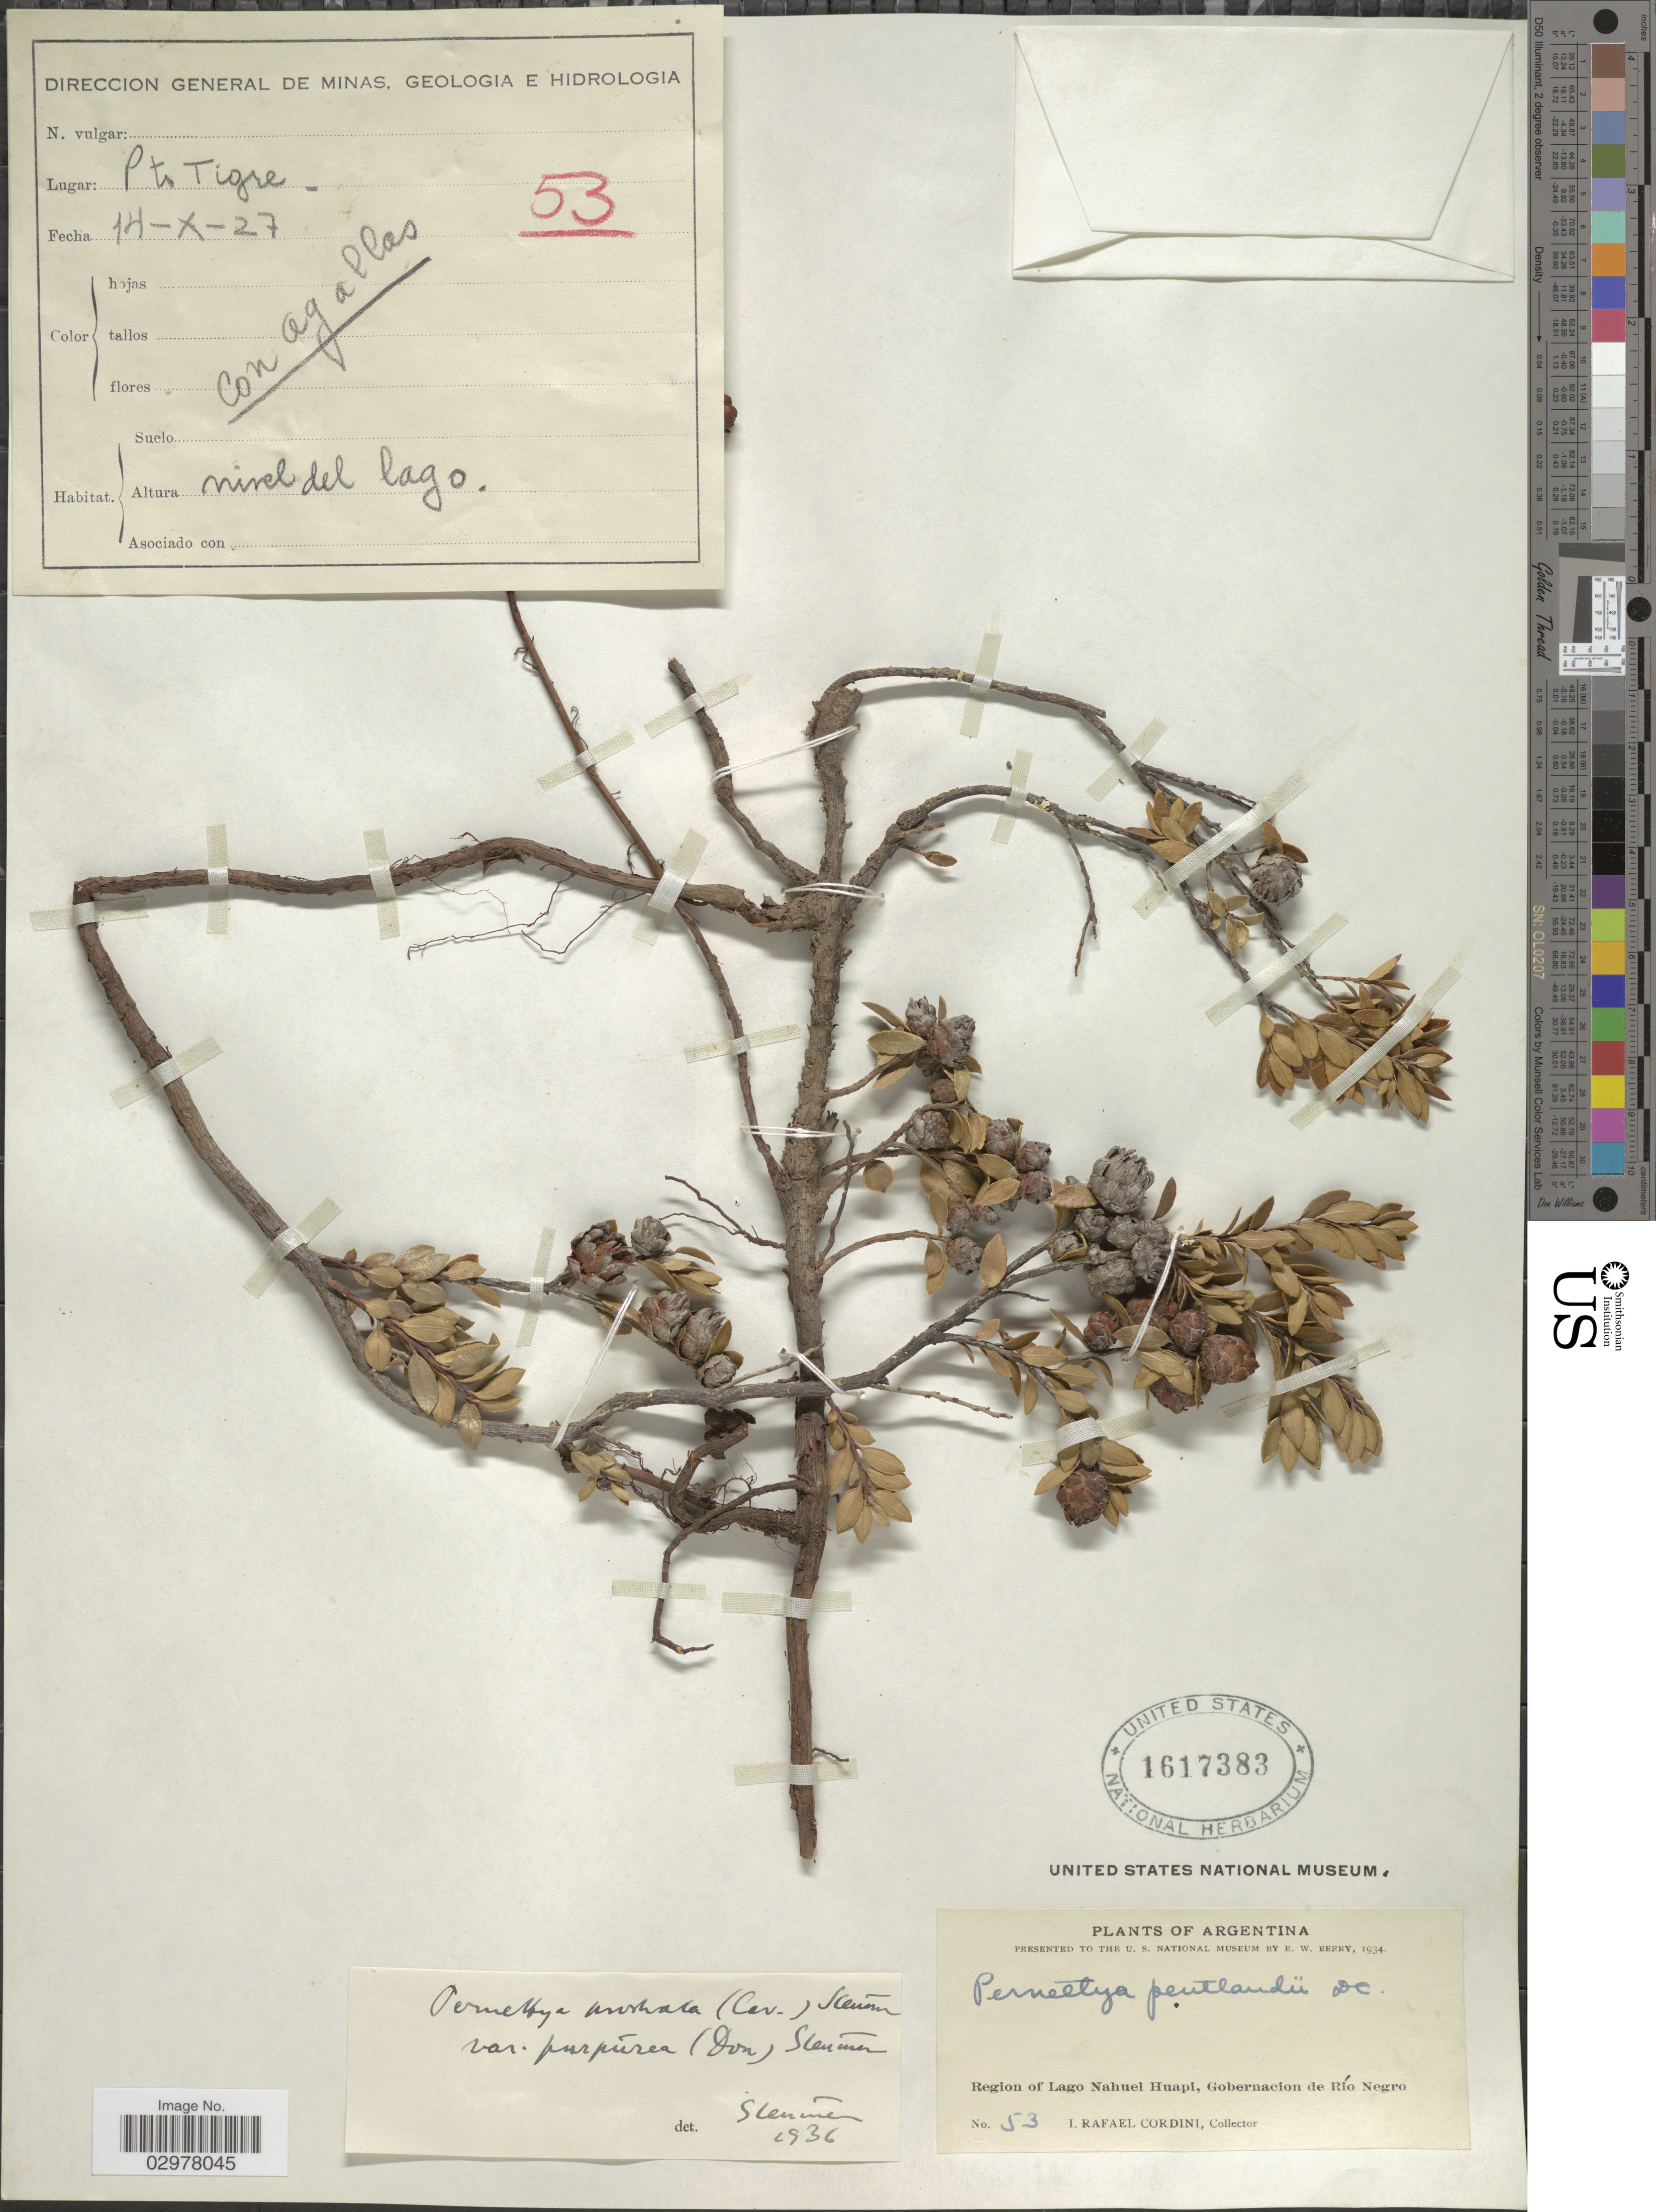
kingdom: Plantae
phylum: Tracheophyta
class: Magnoliopsida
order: Ericales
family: Ericaceae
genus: Pernettya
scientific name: Pernettya prostrata var. purpurea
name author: (D. Don ex G. Don) Sleumer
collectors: I. Cordini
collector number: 53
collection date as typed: Transcribed d/m/y: 14/10/27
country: Argentina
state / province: Rio Negro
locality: Region of Lago Nahuel Huapi, Gobernacion de Río Negro. Pts. Tigre.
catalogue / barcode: US 1617383